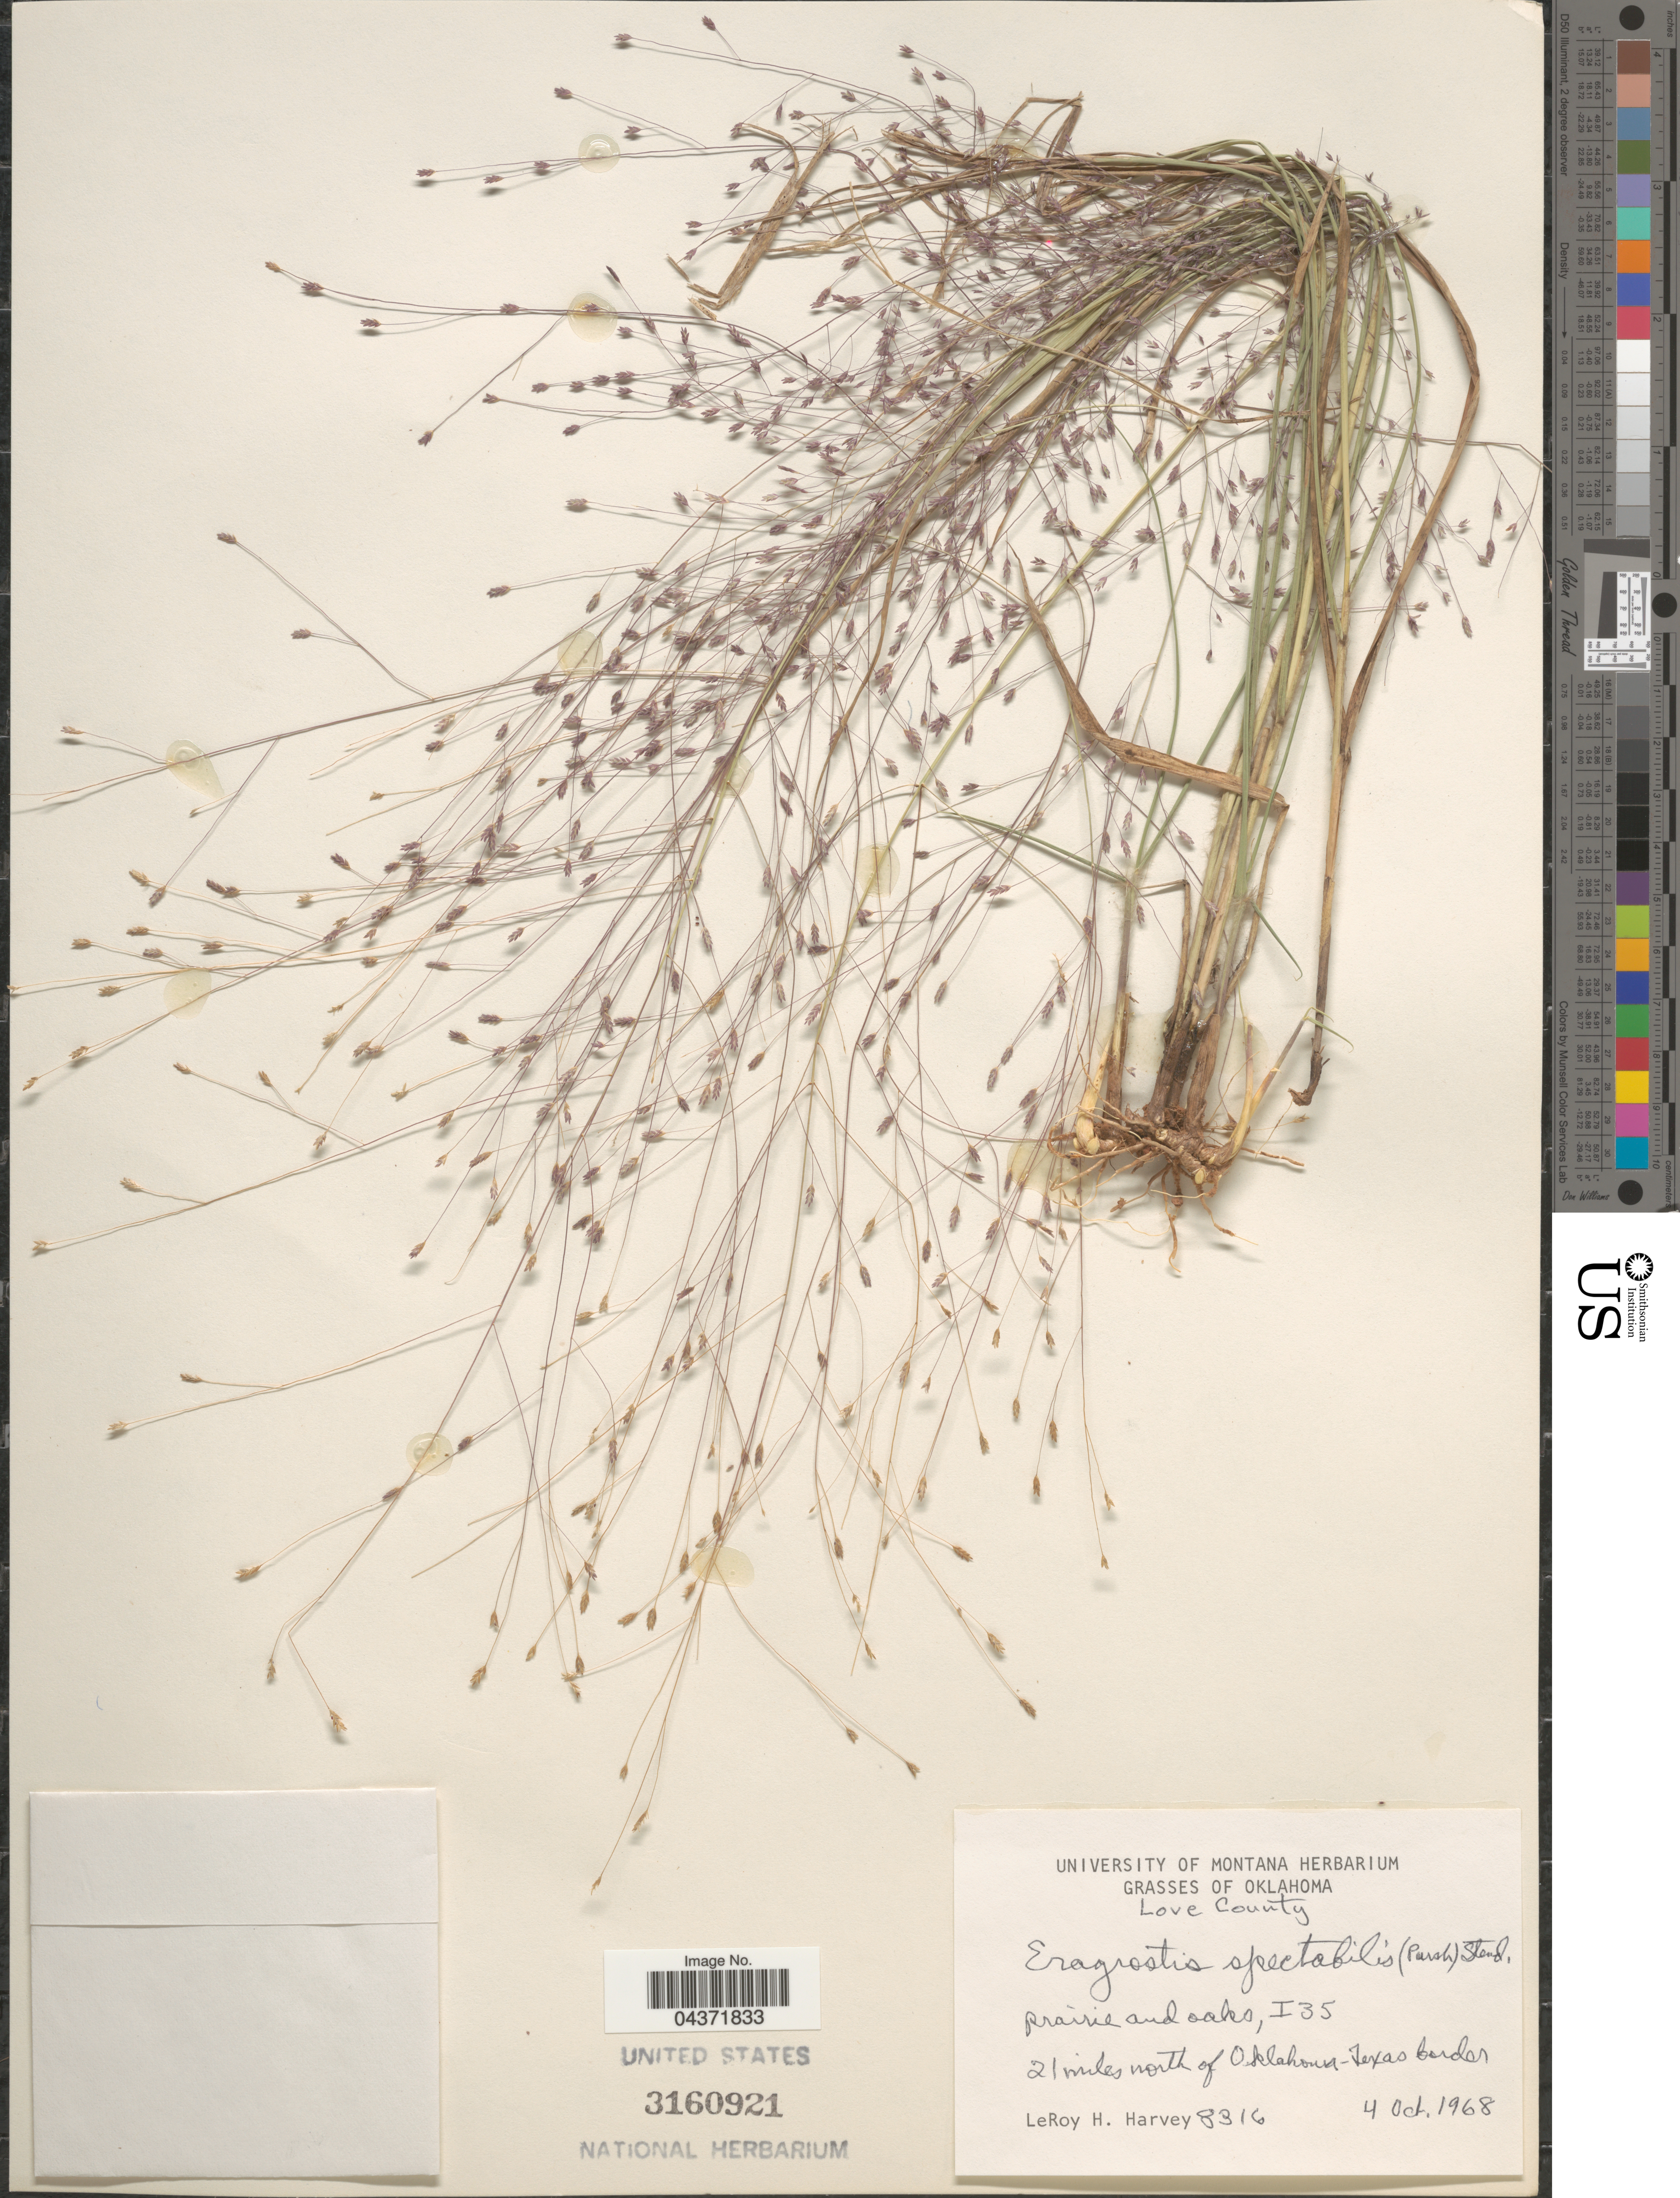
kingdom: Plantae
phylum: Tracheophyta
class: Liliopsida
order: Poales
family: Poaceae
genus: Eragrostis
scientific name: Eragrostis spectabilis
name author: (Pursh) Steud.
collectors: L. H. Harvey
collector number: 8316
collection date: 1968-10-04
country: United States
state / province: Oklahoma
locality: Love County. I35. 21 miles north of Oklahoma-Texas border.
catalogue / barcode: US 3160921